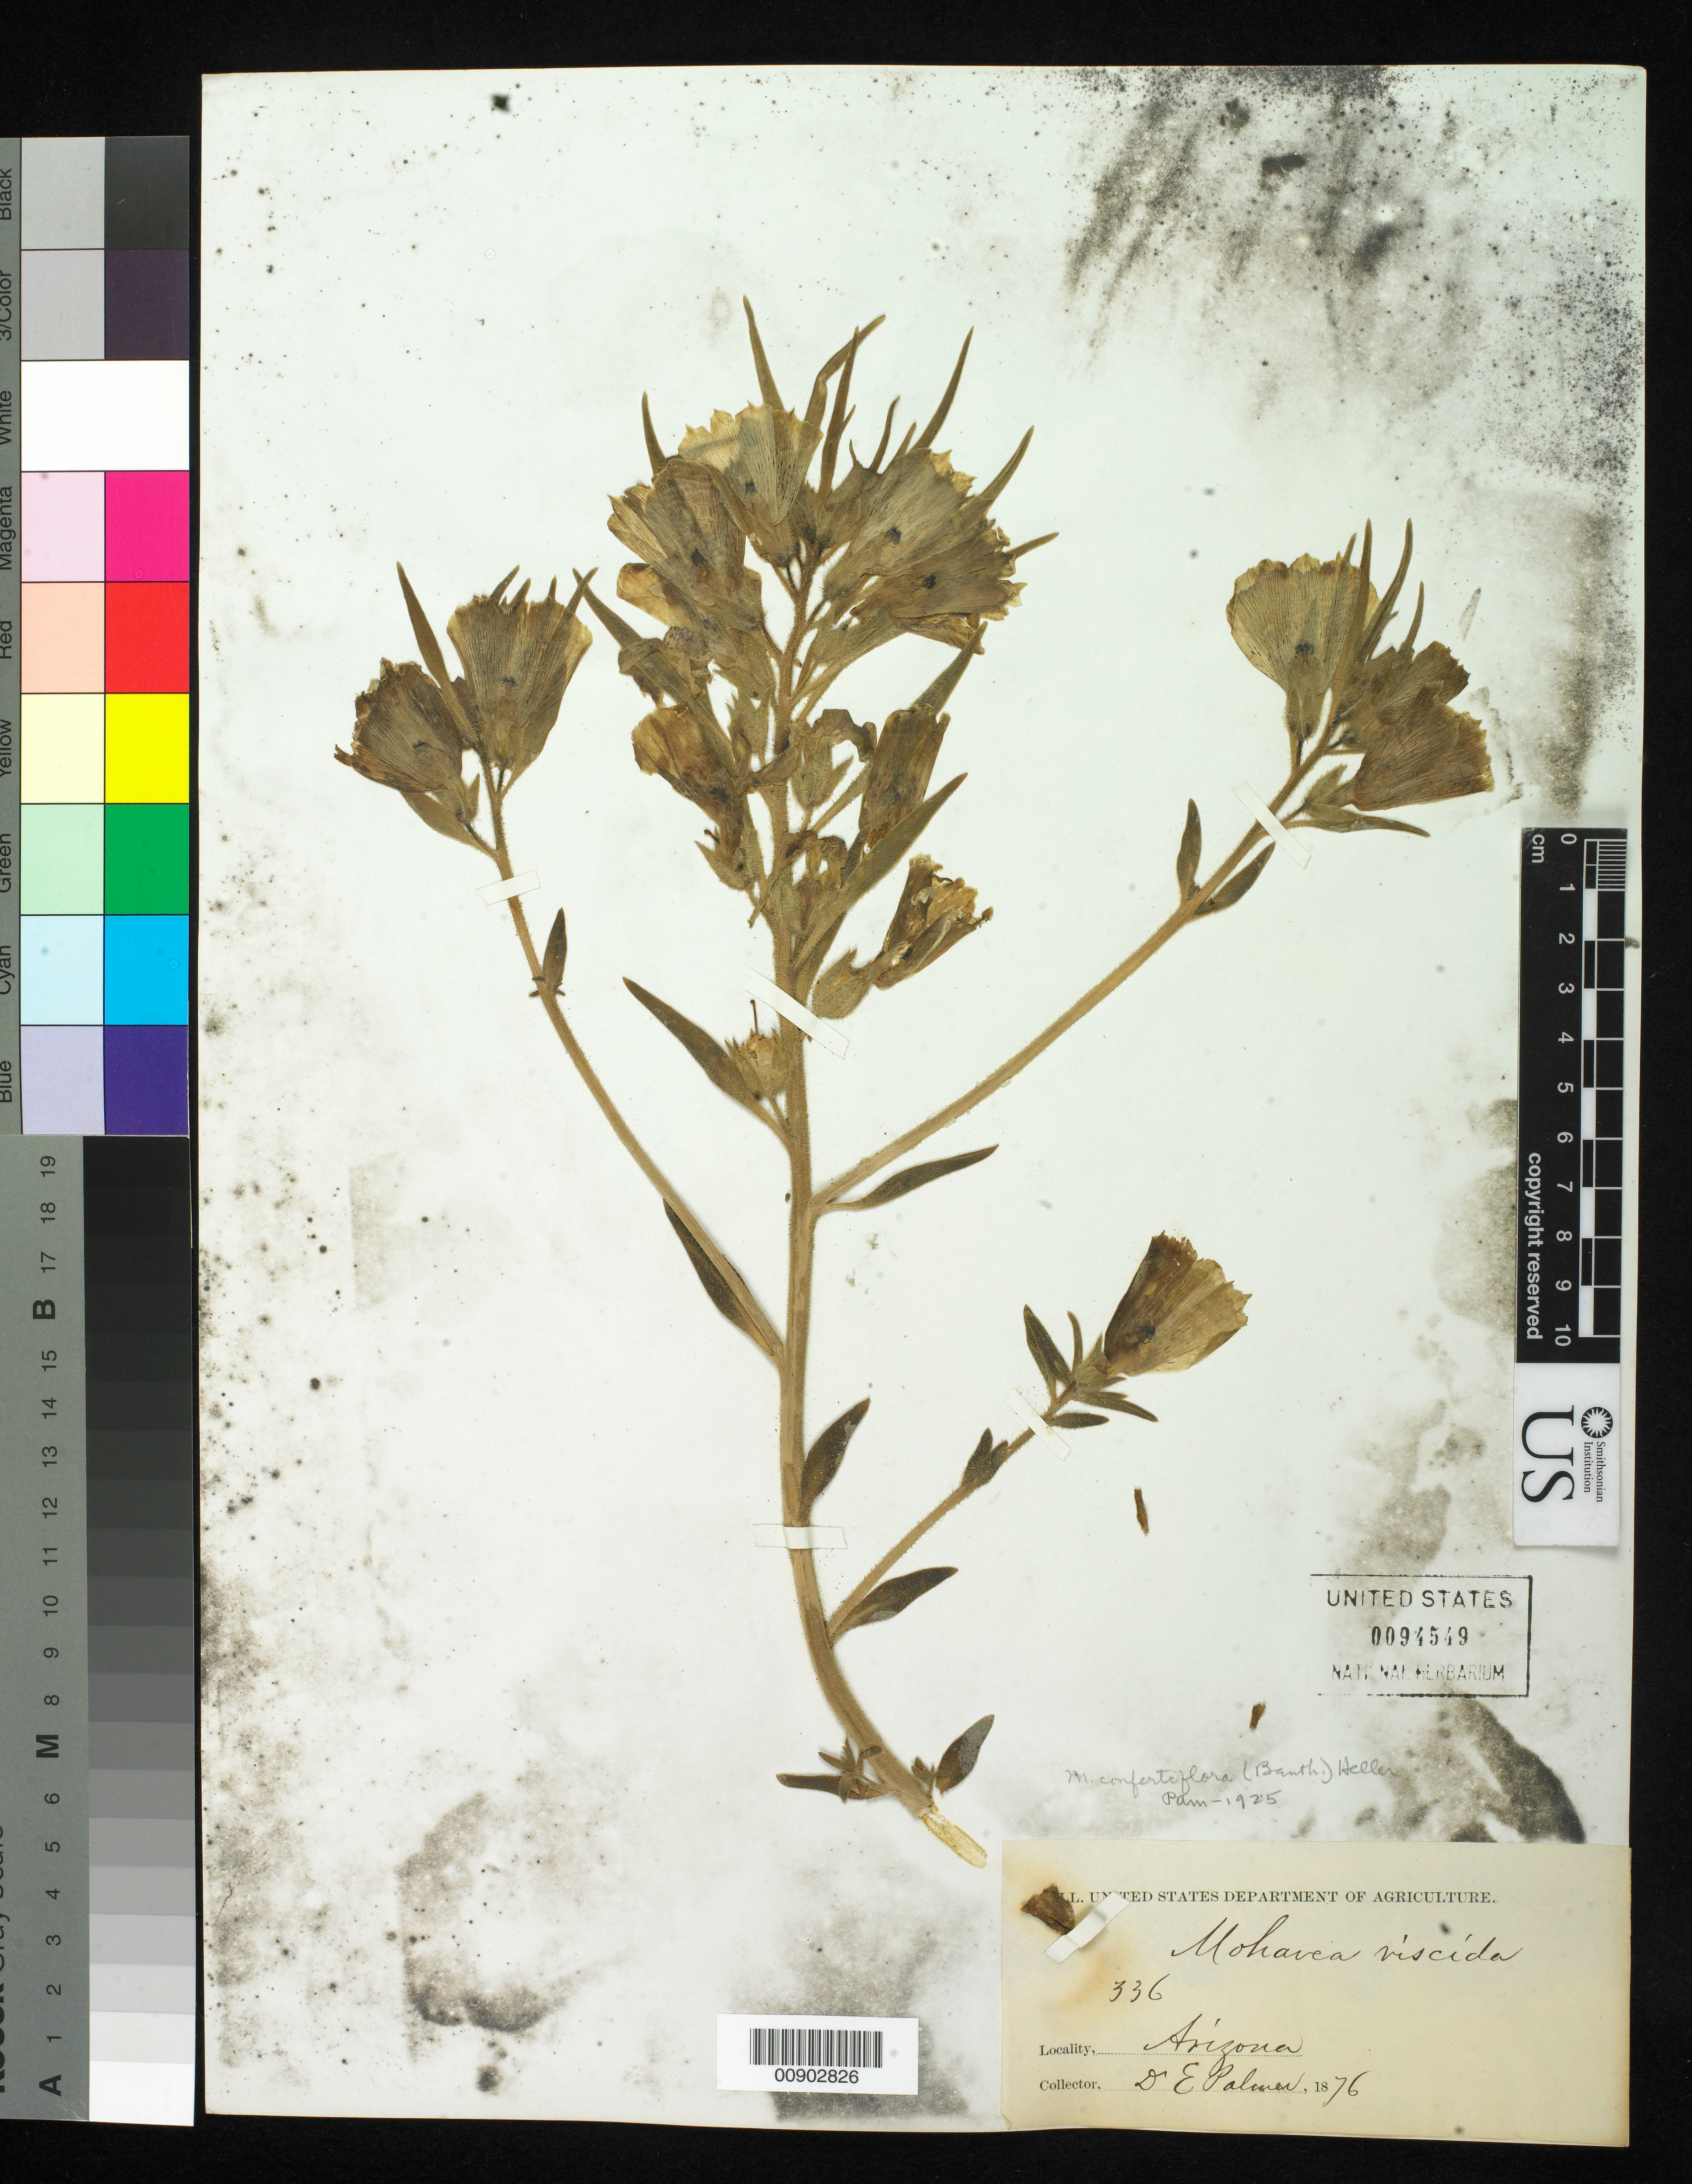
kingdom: Plantae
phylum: Tracheophyta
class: Magnoliopsida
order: Lamiales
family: Plantaginaceae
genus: Mohavea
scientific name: Mohavea confertiflora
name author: (A. DC.) A. Heller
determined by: Munz, Philip A.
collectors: E. Palmer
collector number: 336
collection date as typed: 1876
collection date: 1876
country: United States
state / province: Arizona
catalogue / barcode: US 94549